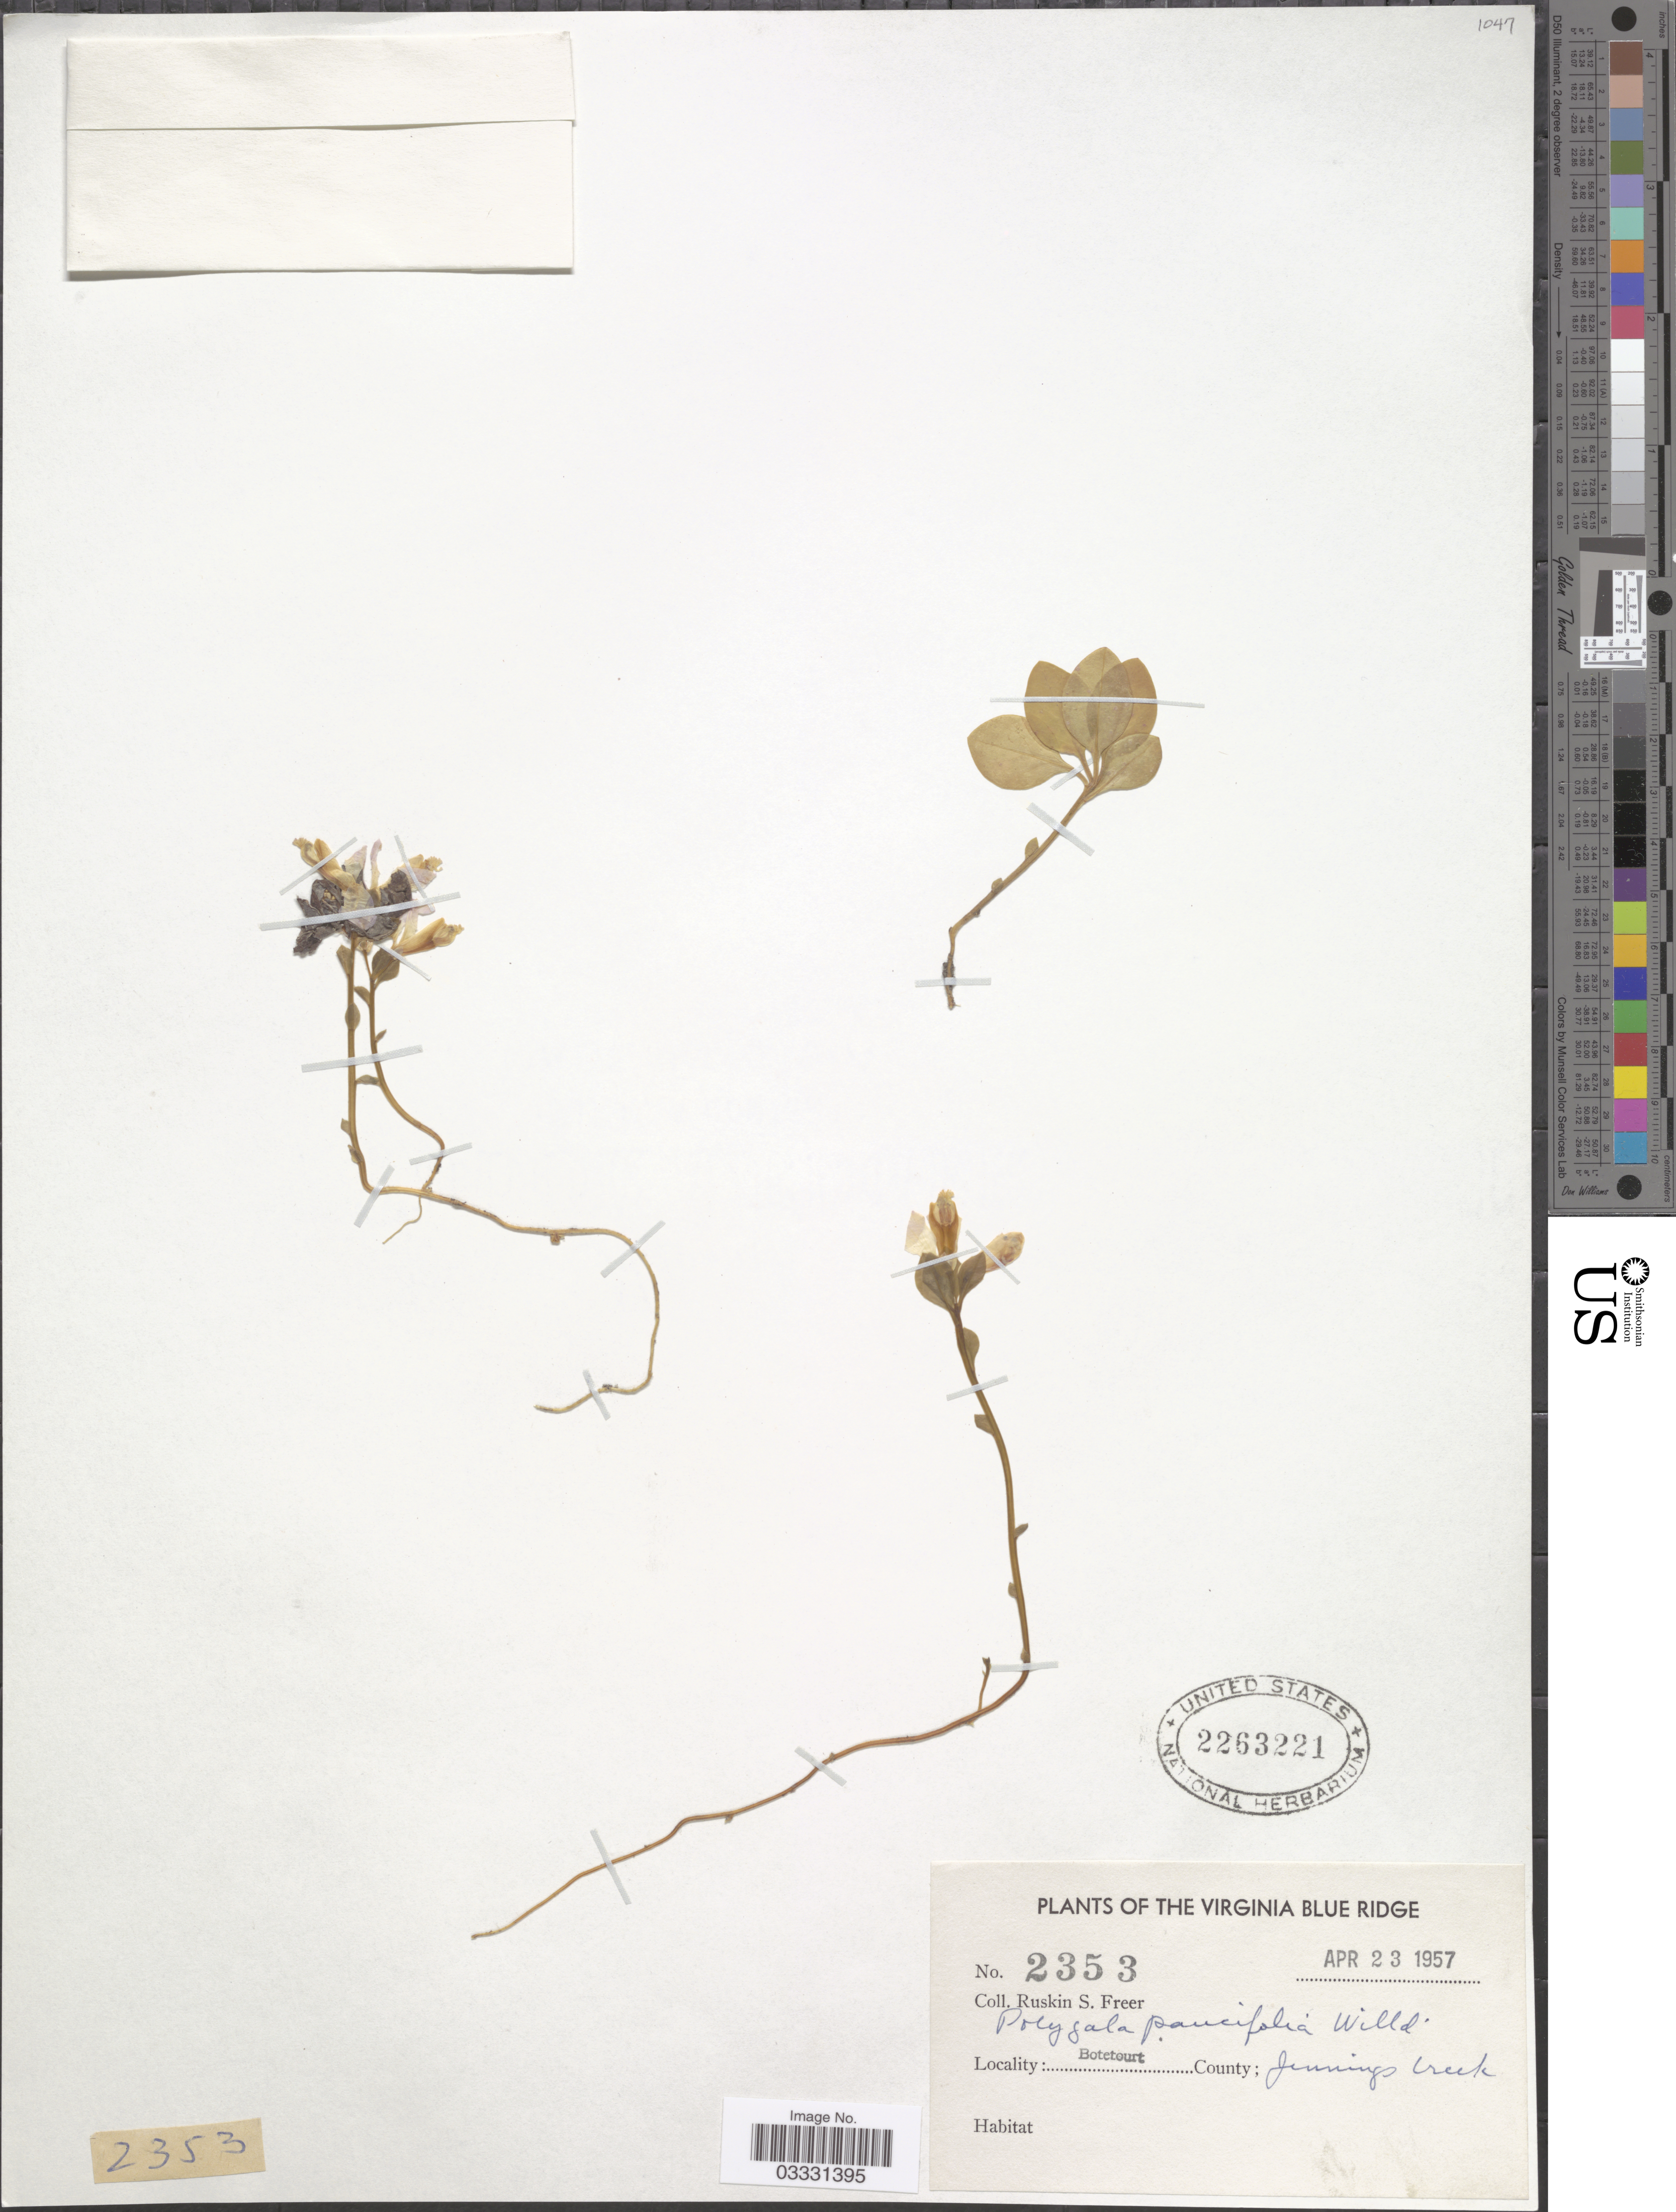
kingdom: Plantae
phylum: Tracheophyta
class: Magnoliopsida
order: Fabales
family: Polygalaceae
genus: Polygaloides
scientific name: Polygaloides paucifolia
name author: (Willd.) J.R. Abbott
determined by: Strong, Mark T., (BOT), Smithsonian Institution - National Museum of Natural History (UNITED STATES)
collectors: R. Freer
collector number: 2353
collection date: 1957-04-23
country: United States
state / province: Virginia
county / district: Botetourt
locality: The Virginia Blue Ridge. Botetourt County; Jennings Creek.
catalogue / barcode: US 2263221